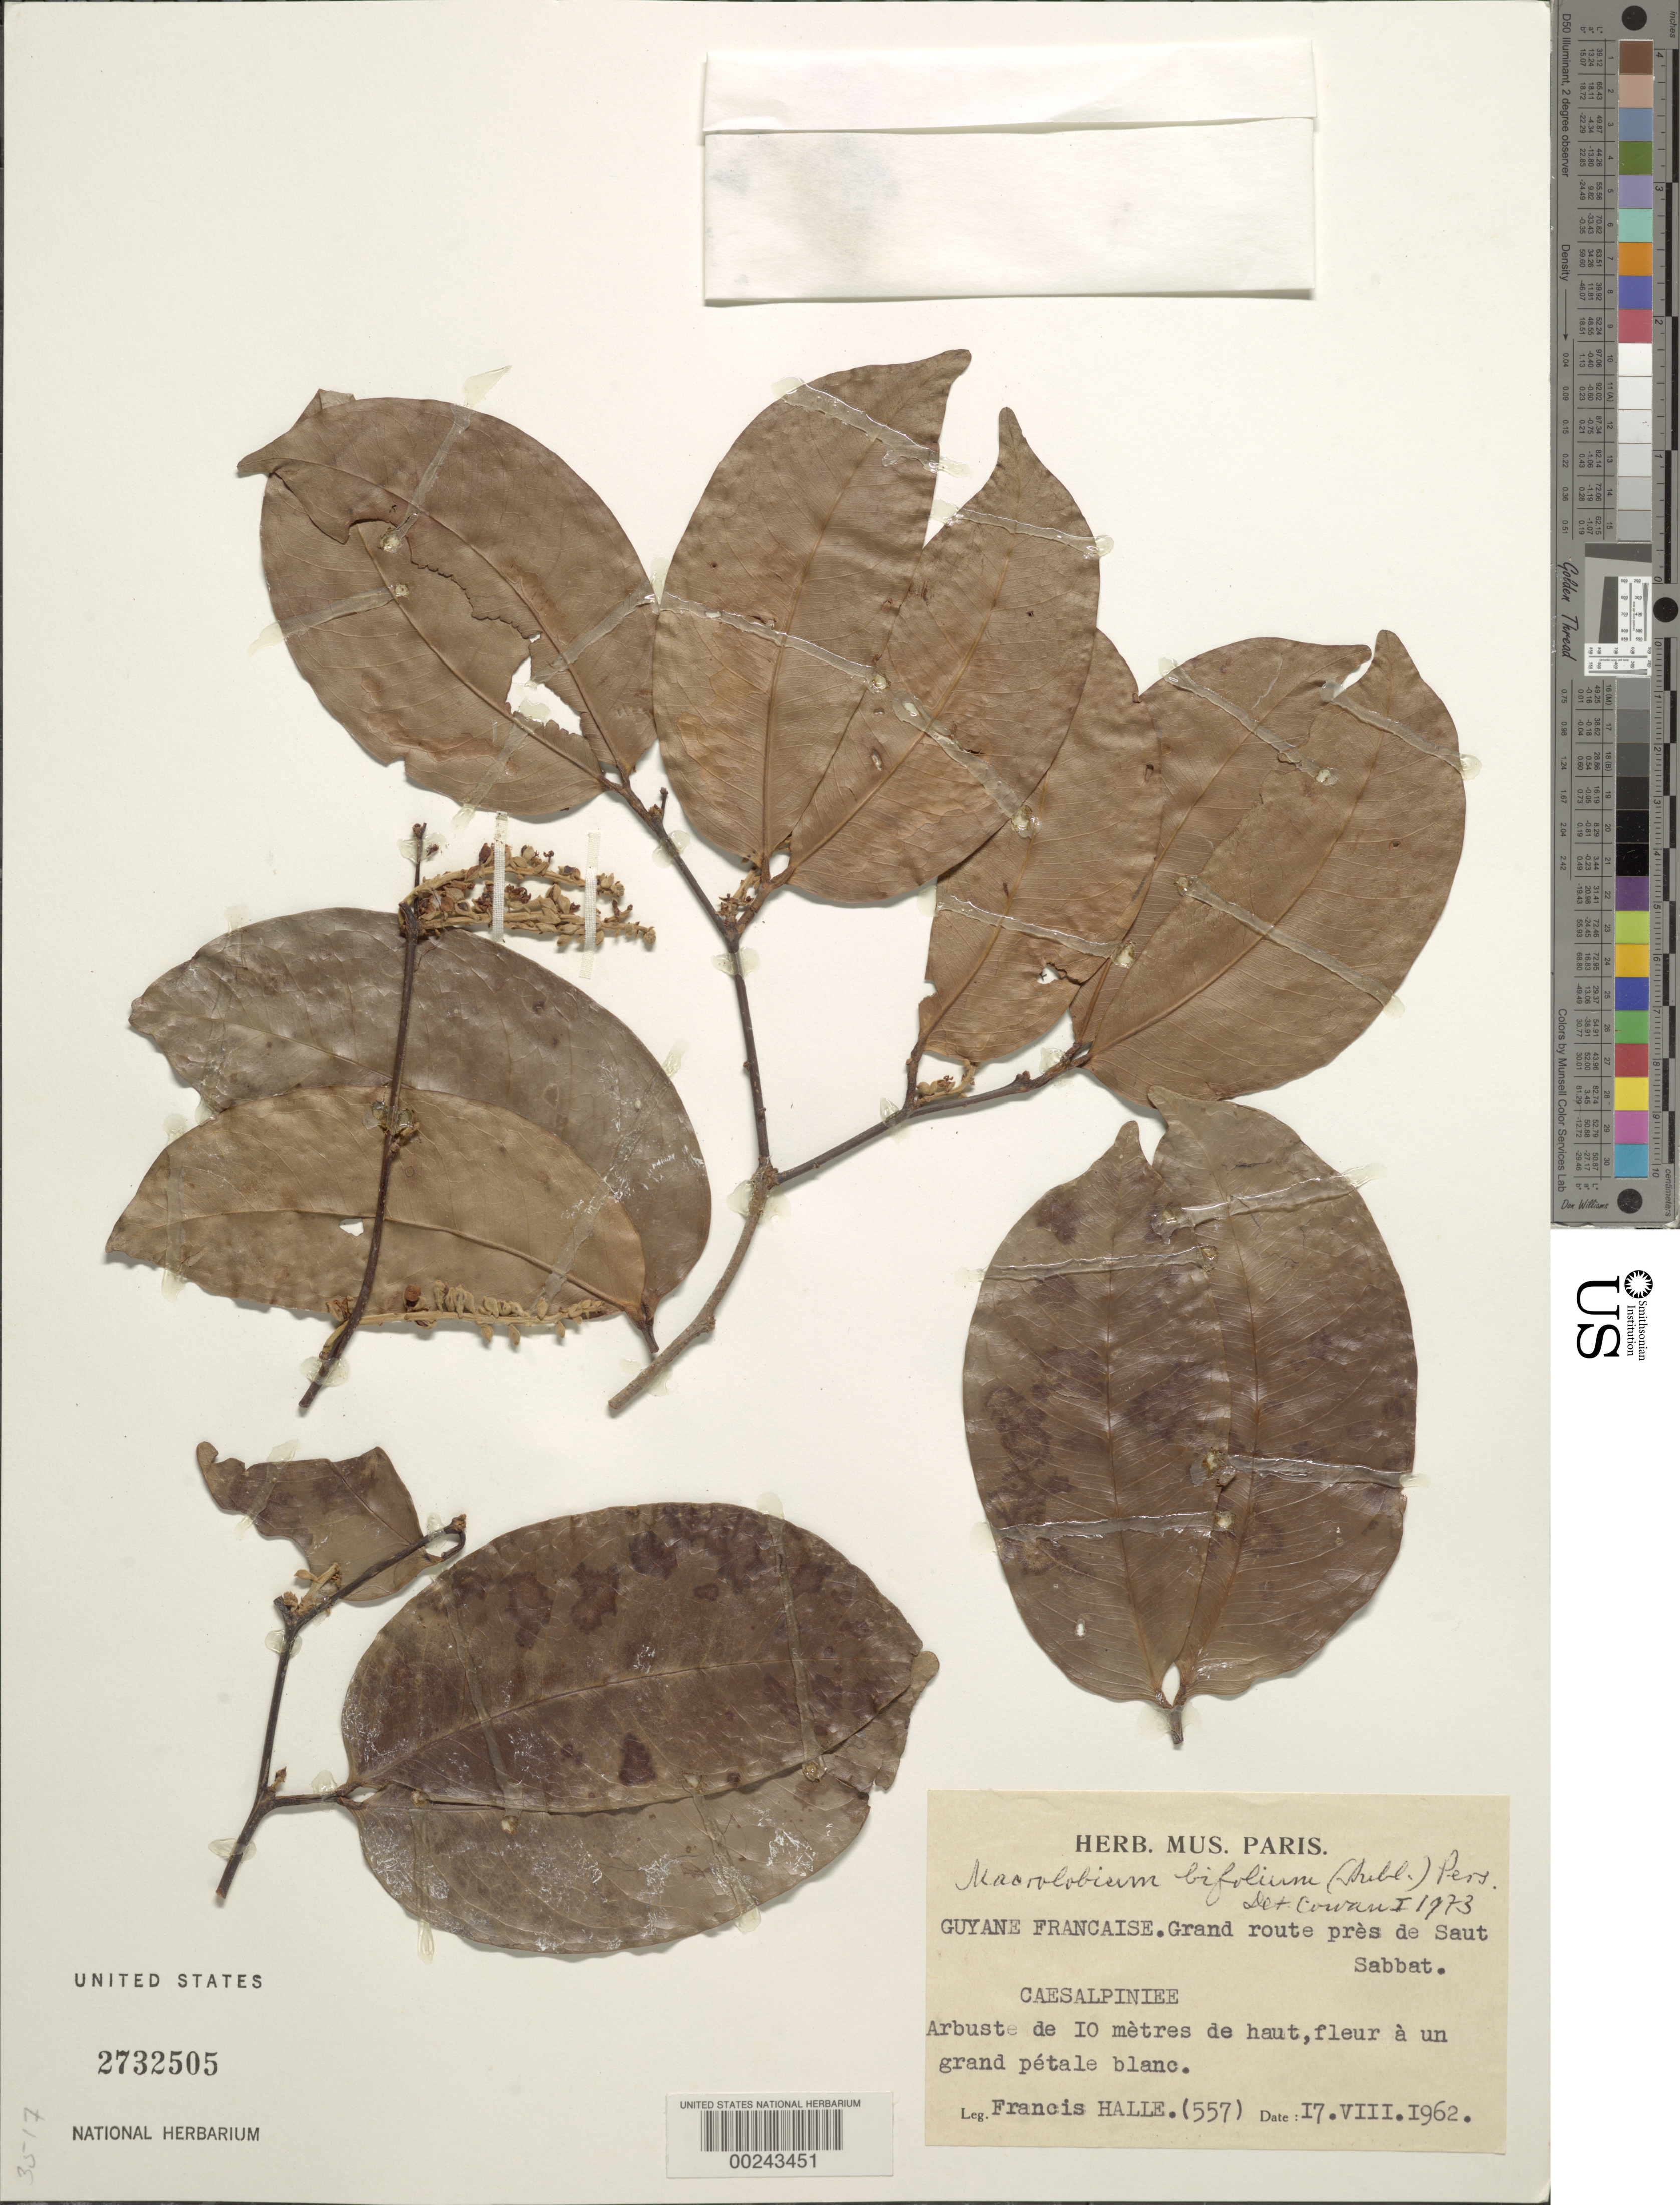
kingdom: Plantae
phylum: Tracheophyta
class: Magnoliopsida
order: Fabales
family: Fabaceae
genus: Macrolobium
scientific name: Macrolobium bifolium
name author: (Aubl.) Pers.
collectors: F. Hallé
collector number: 557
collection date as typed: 17 Aug 1962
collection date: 1962-08-17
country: French Guiana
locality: Grand route near the saut sabbat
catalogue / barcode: US 2732505